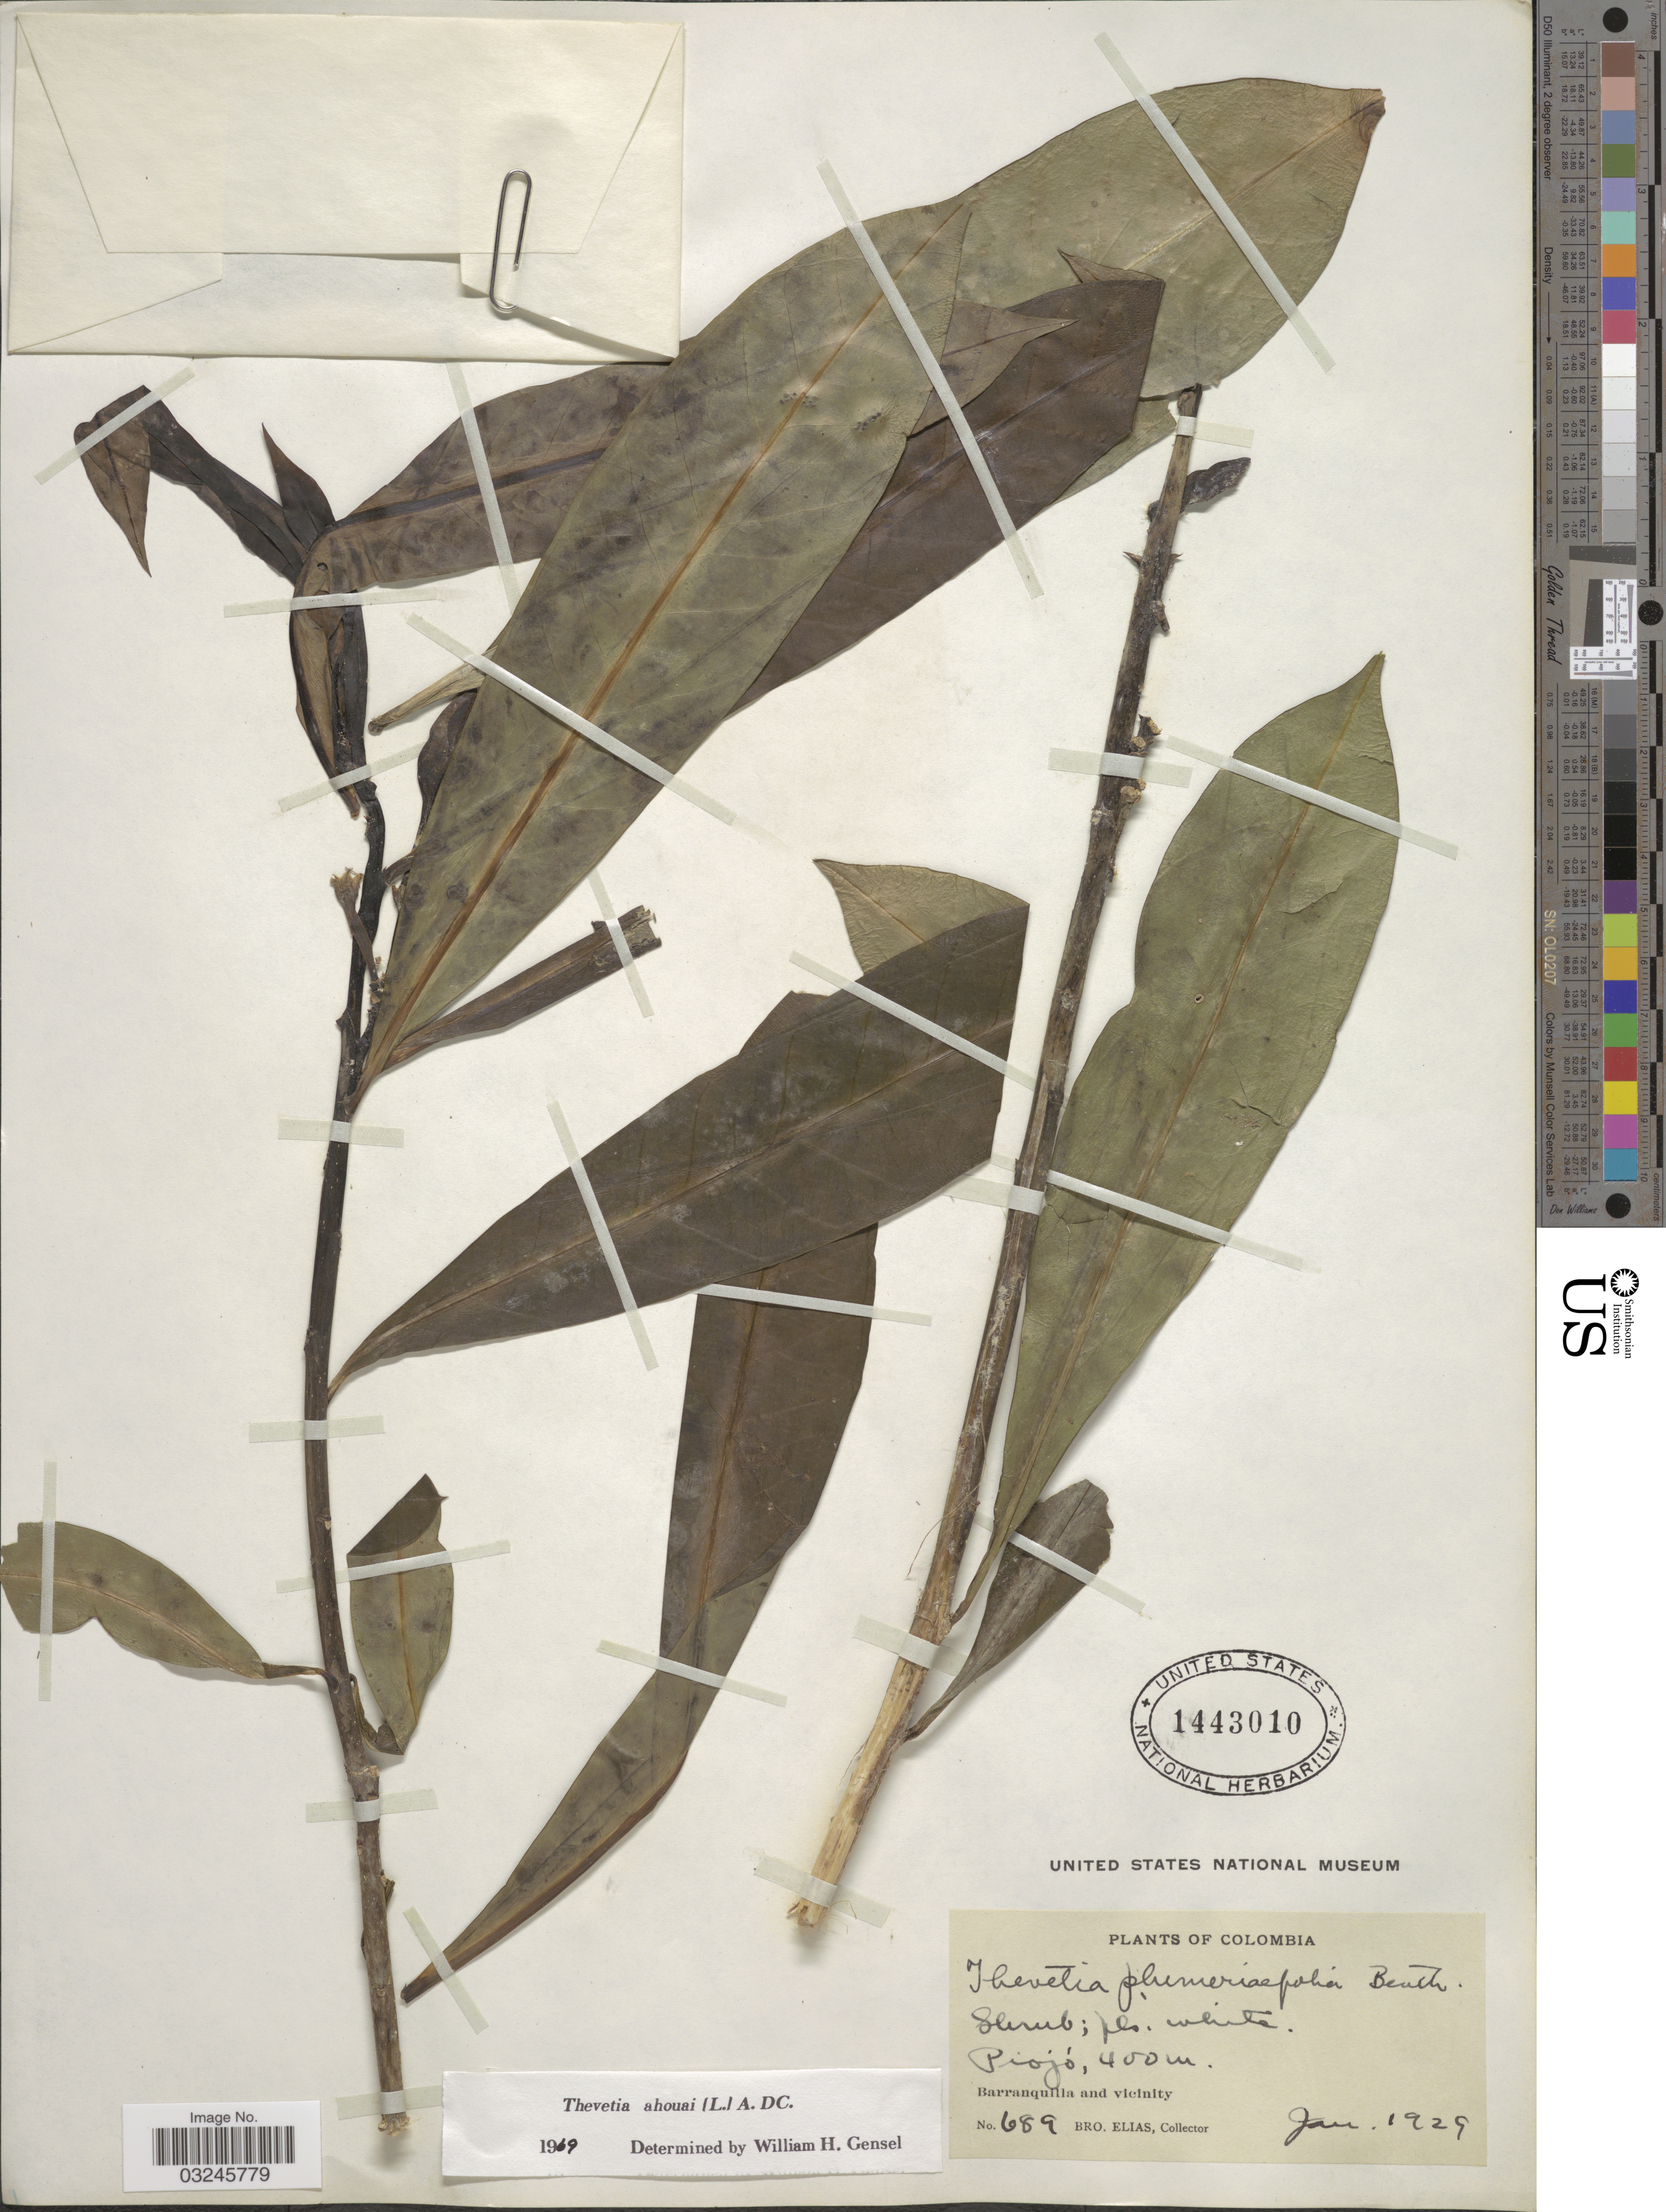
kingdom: Plantae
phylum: Tracheophyta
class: Magnoliopsida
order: Gentianales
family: Apocynaceae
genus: Thevetia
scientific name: Thevetia ahouai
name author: (L.) A. DC.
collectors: Bro. Elias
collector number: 689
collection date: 1929-01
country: Colombia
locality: Piojó, Barranquilla and vicinity.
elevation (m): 400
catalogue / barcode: US 1443010